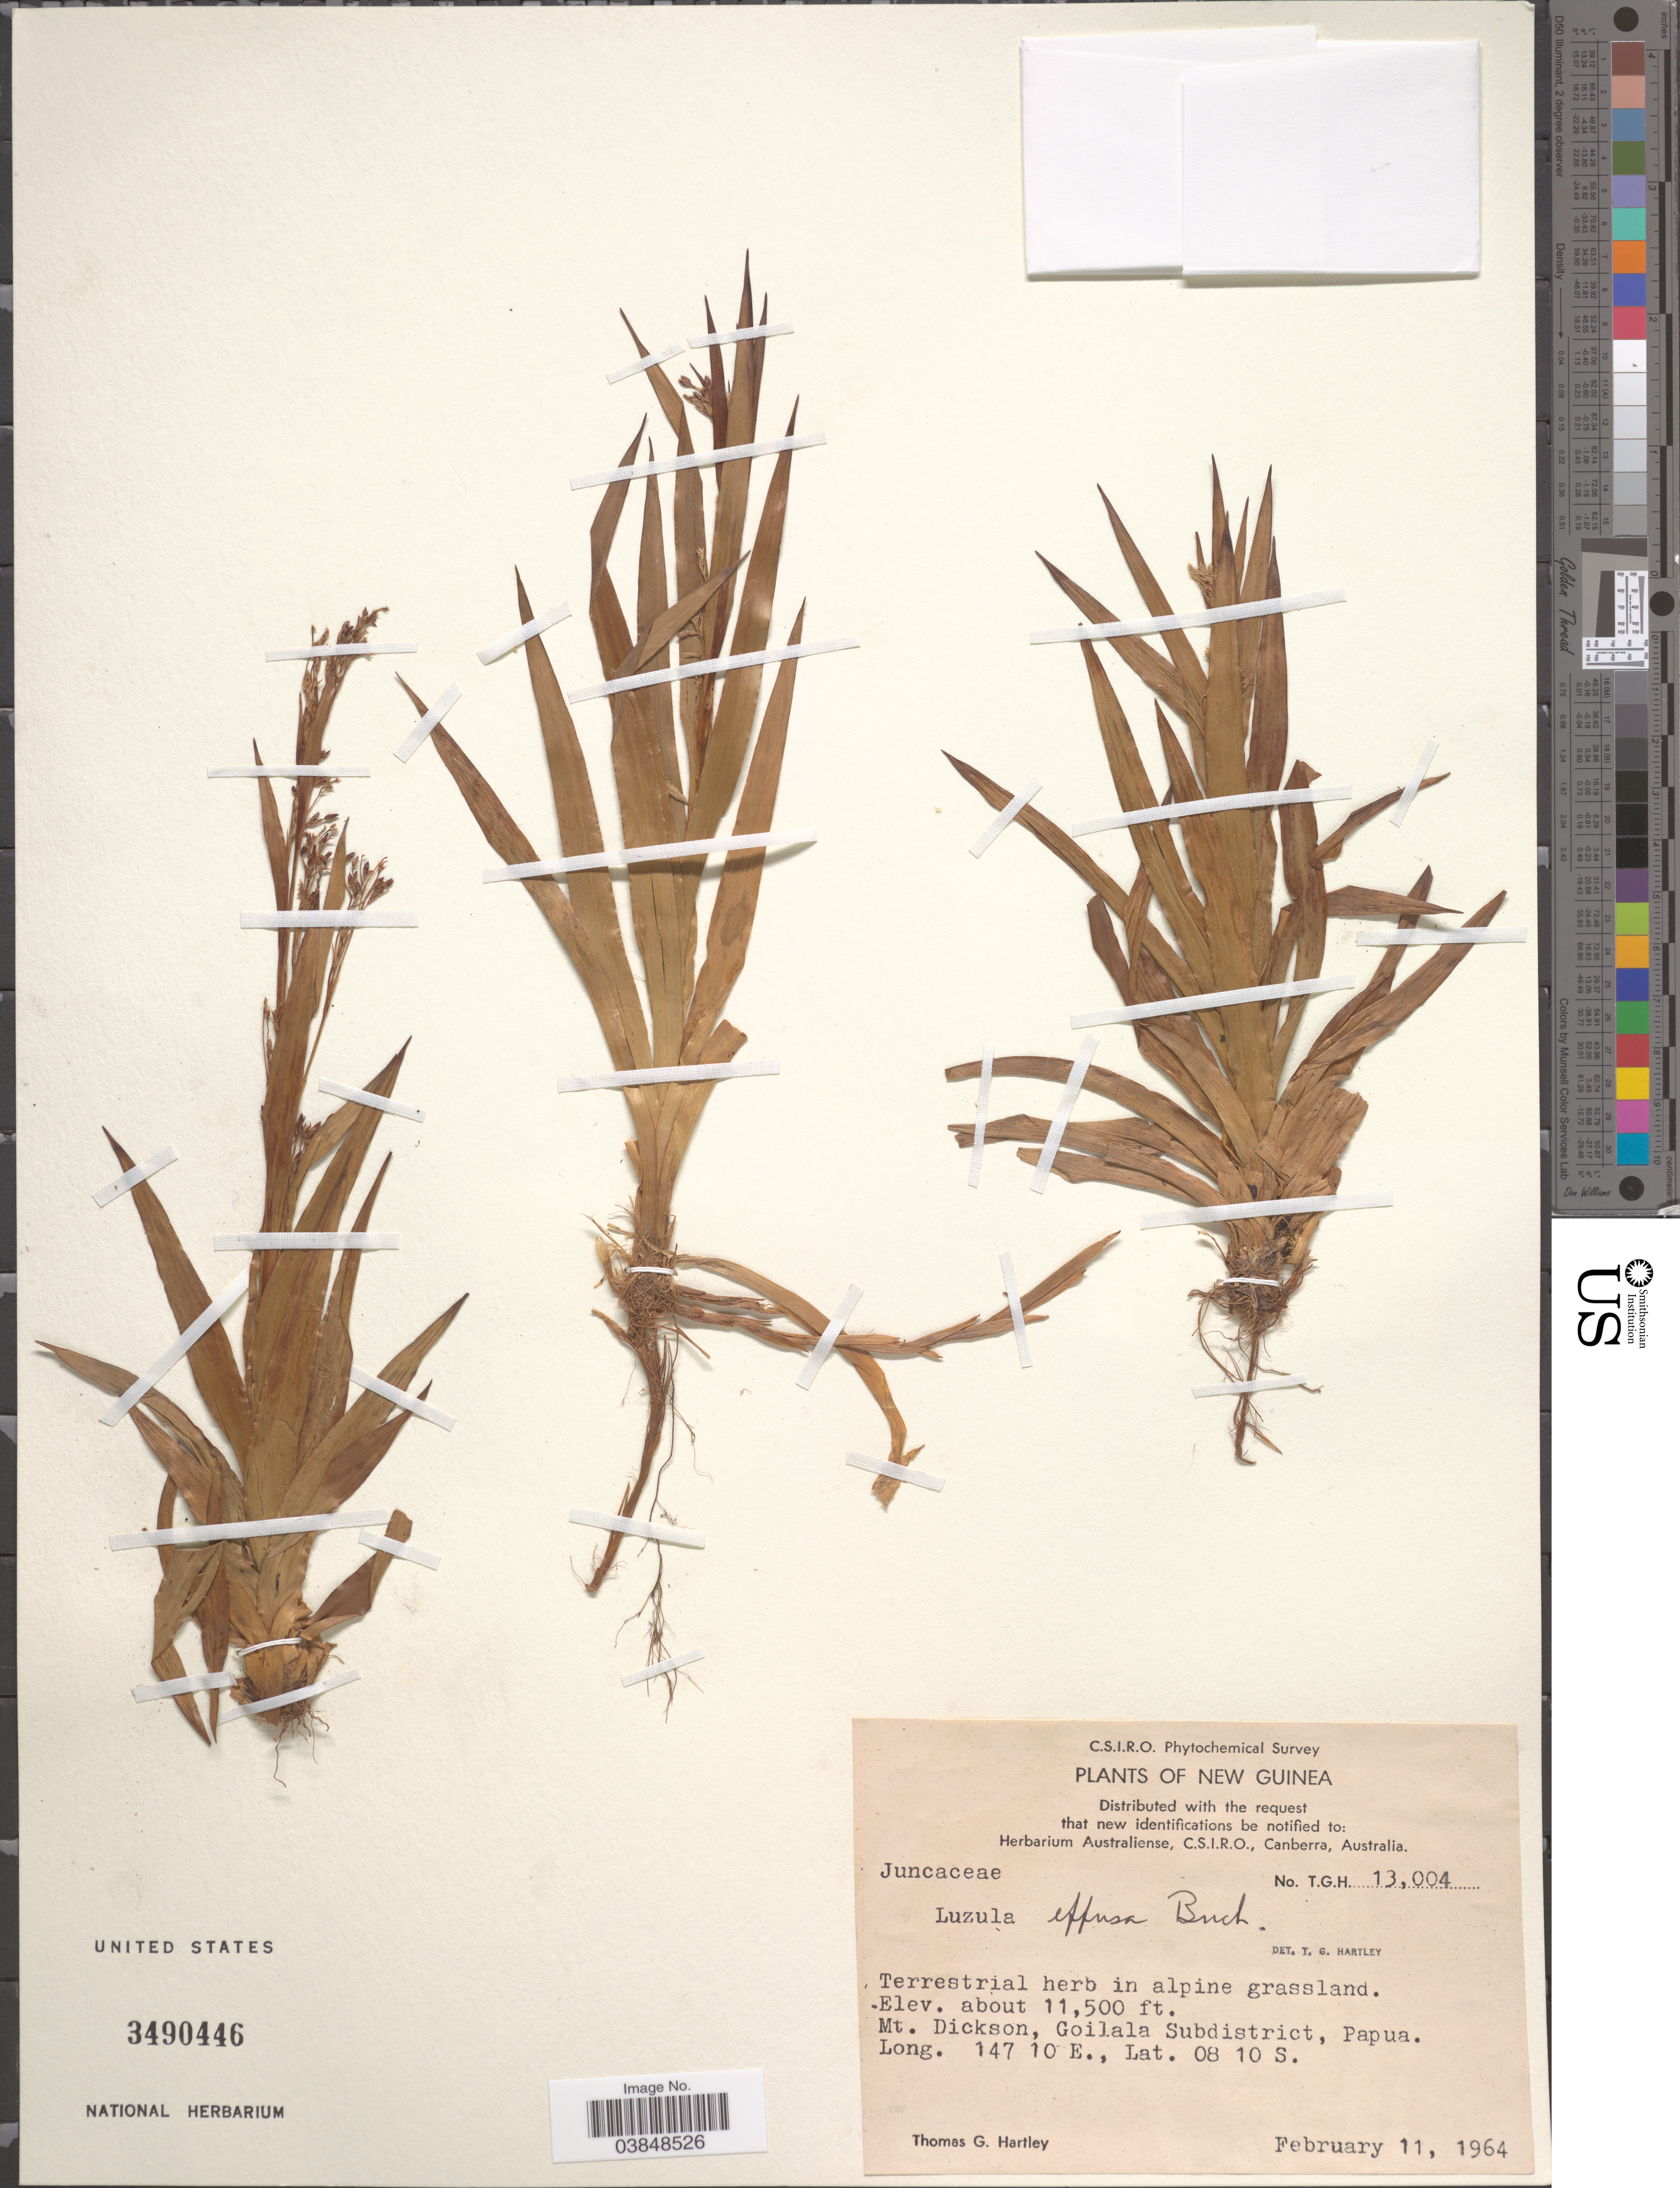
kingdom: Plantae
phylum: Tracheophyta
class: Liliopsida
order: Poales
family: Juncaceae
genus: Luzula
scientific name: Luzula effusa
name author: Buchenau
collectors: T. G. Hartley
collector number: T.G.H 13004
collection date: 1964-02-11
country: Papua New Guinea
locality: New Guinea. Mt. Dickson, Goilala Subdistrict, Papua.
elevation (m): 3505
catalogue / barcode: US 3490446